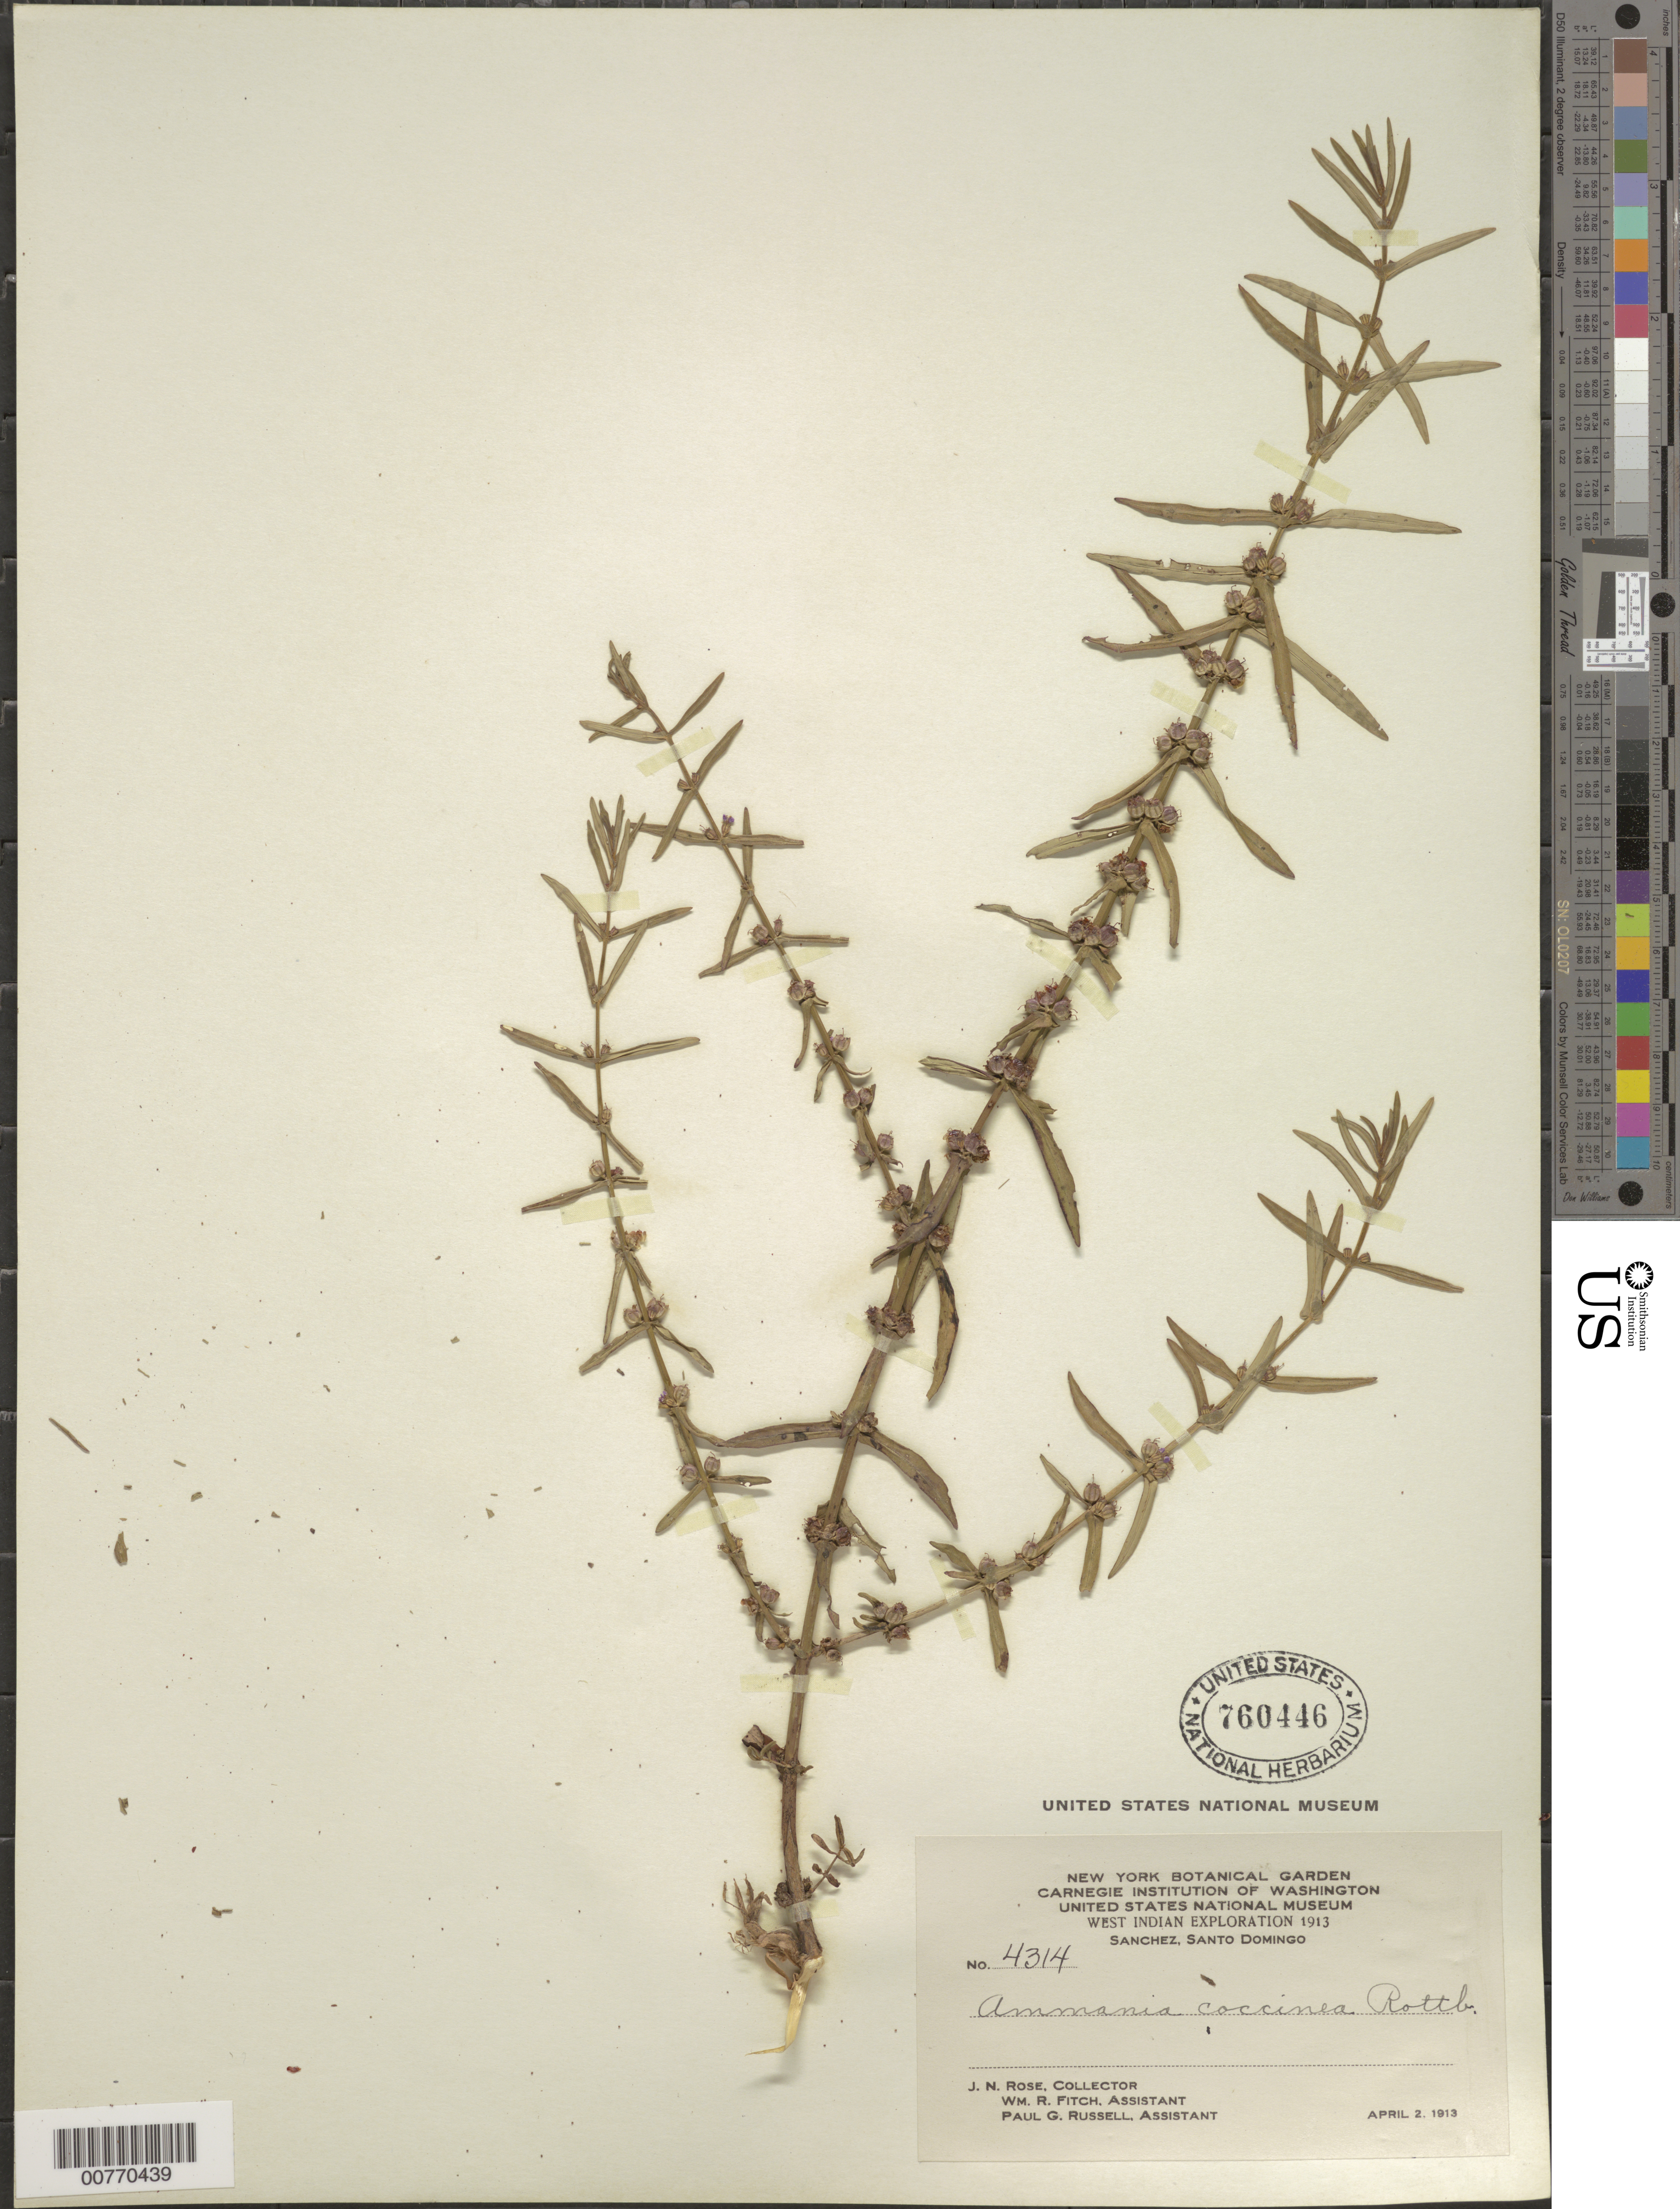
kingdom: Plantae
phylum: Tracheophyta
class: Magnoliopsida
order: Myrtales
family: Lythraceae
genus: Ammannia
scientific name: Ammannia coccinea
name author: Rottb.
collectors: J. N. Rose, W. R. Fitch & P. G. Russell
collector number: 4314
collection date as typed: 02 Apr 1913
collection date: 1913-04-02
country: Dominican Republic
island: Hispaniola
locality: Sanchez.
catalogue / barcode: US 760446